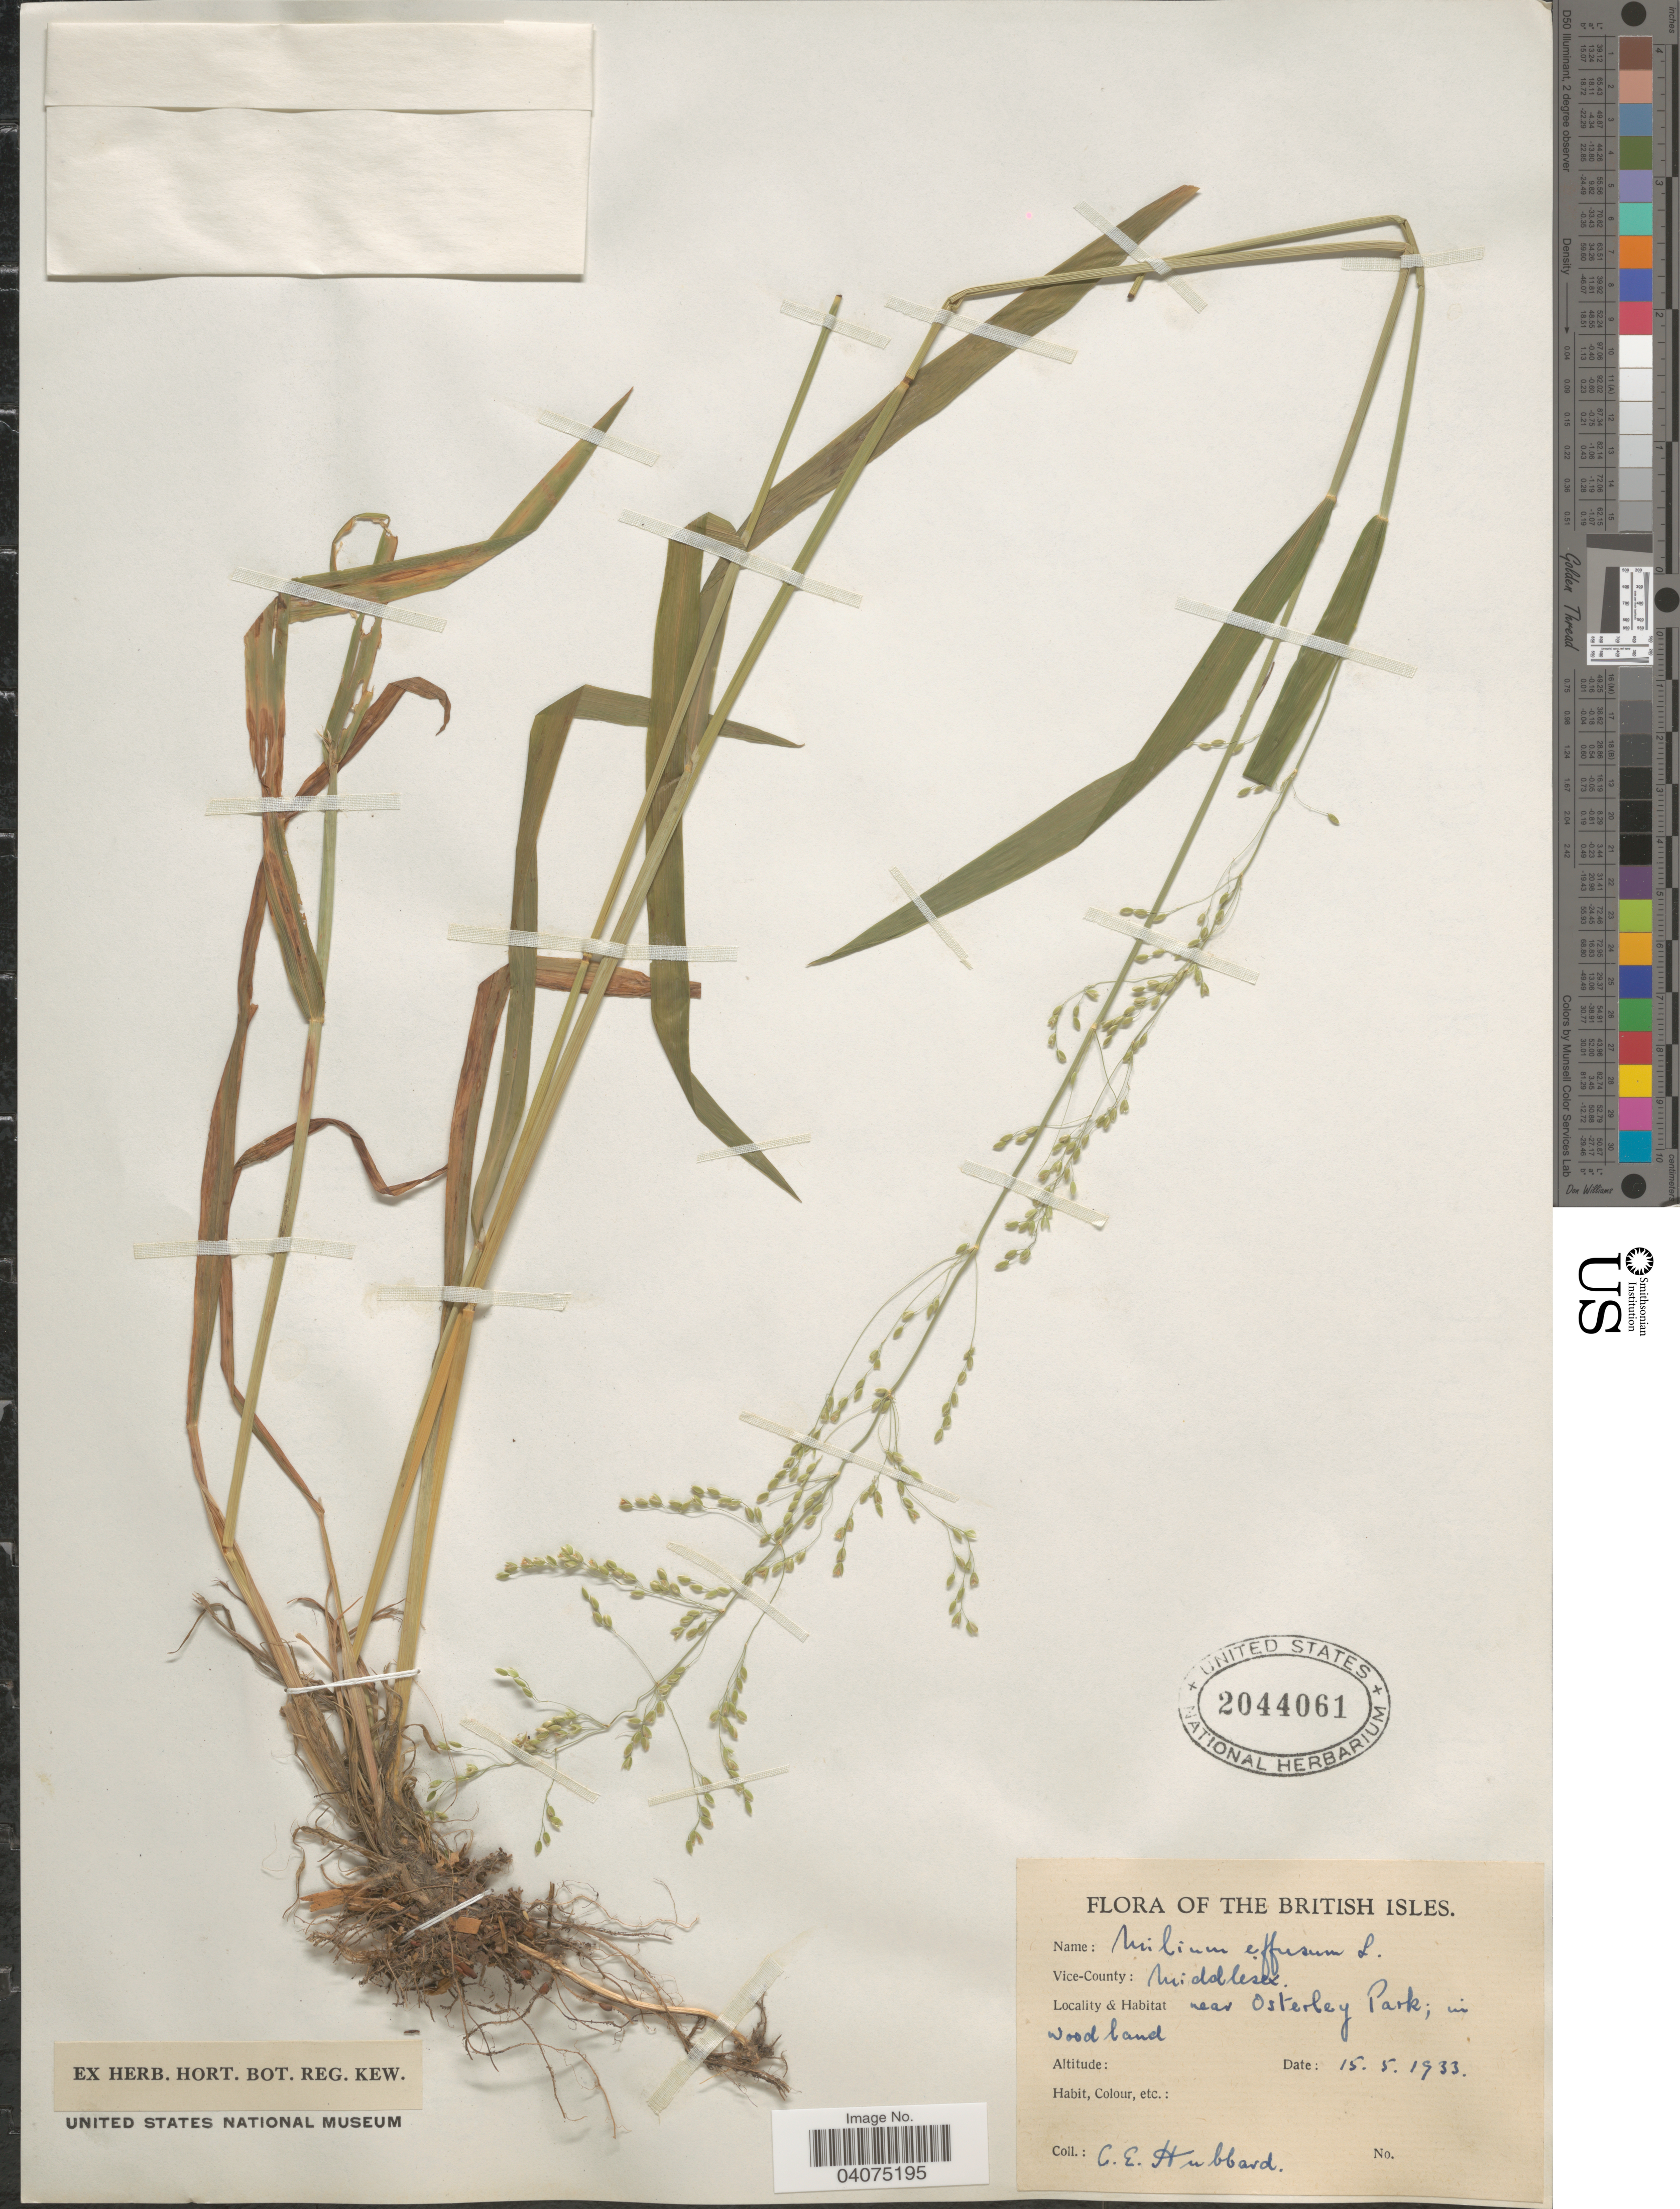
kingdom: Plantae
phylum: Tracheophyta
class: Liliopsida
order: Poales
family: Poaceae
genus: Milium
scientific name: Milium effusum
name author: L.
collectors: C. E. Hubbard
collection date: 1933-05-15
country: United Kingdom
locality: British Isles. Vice-County: Middlesex. Near Osterley Park; in woodland.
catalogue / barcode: US 2044061